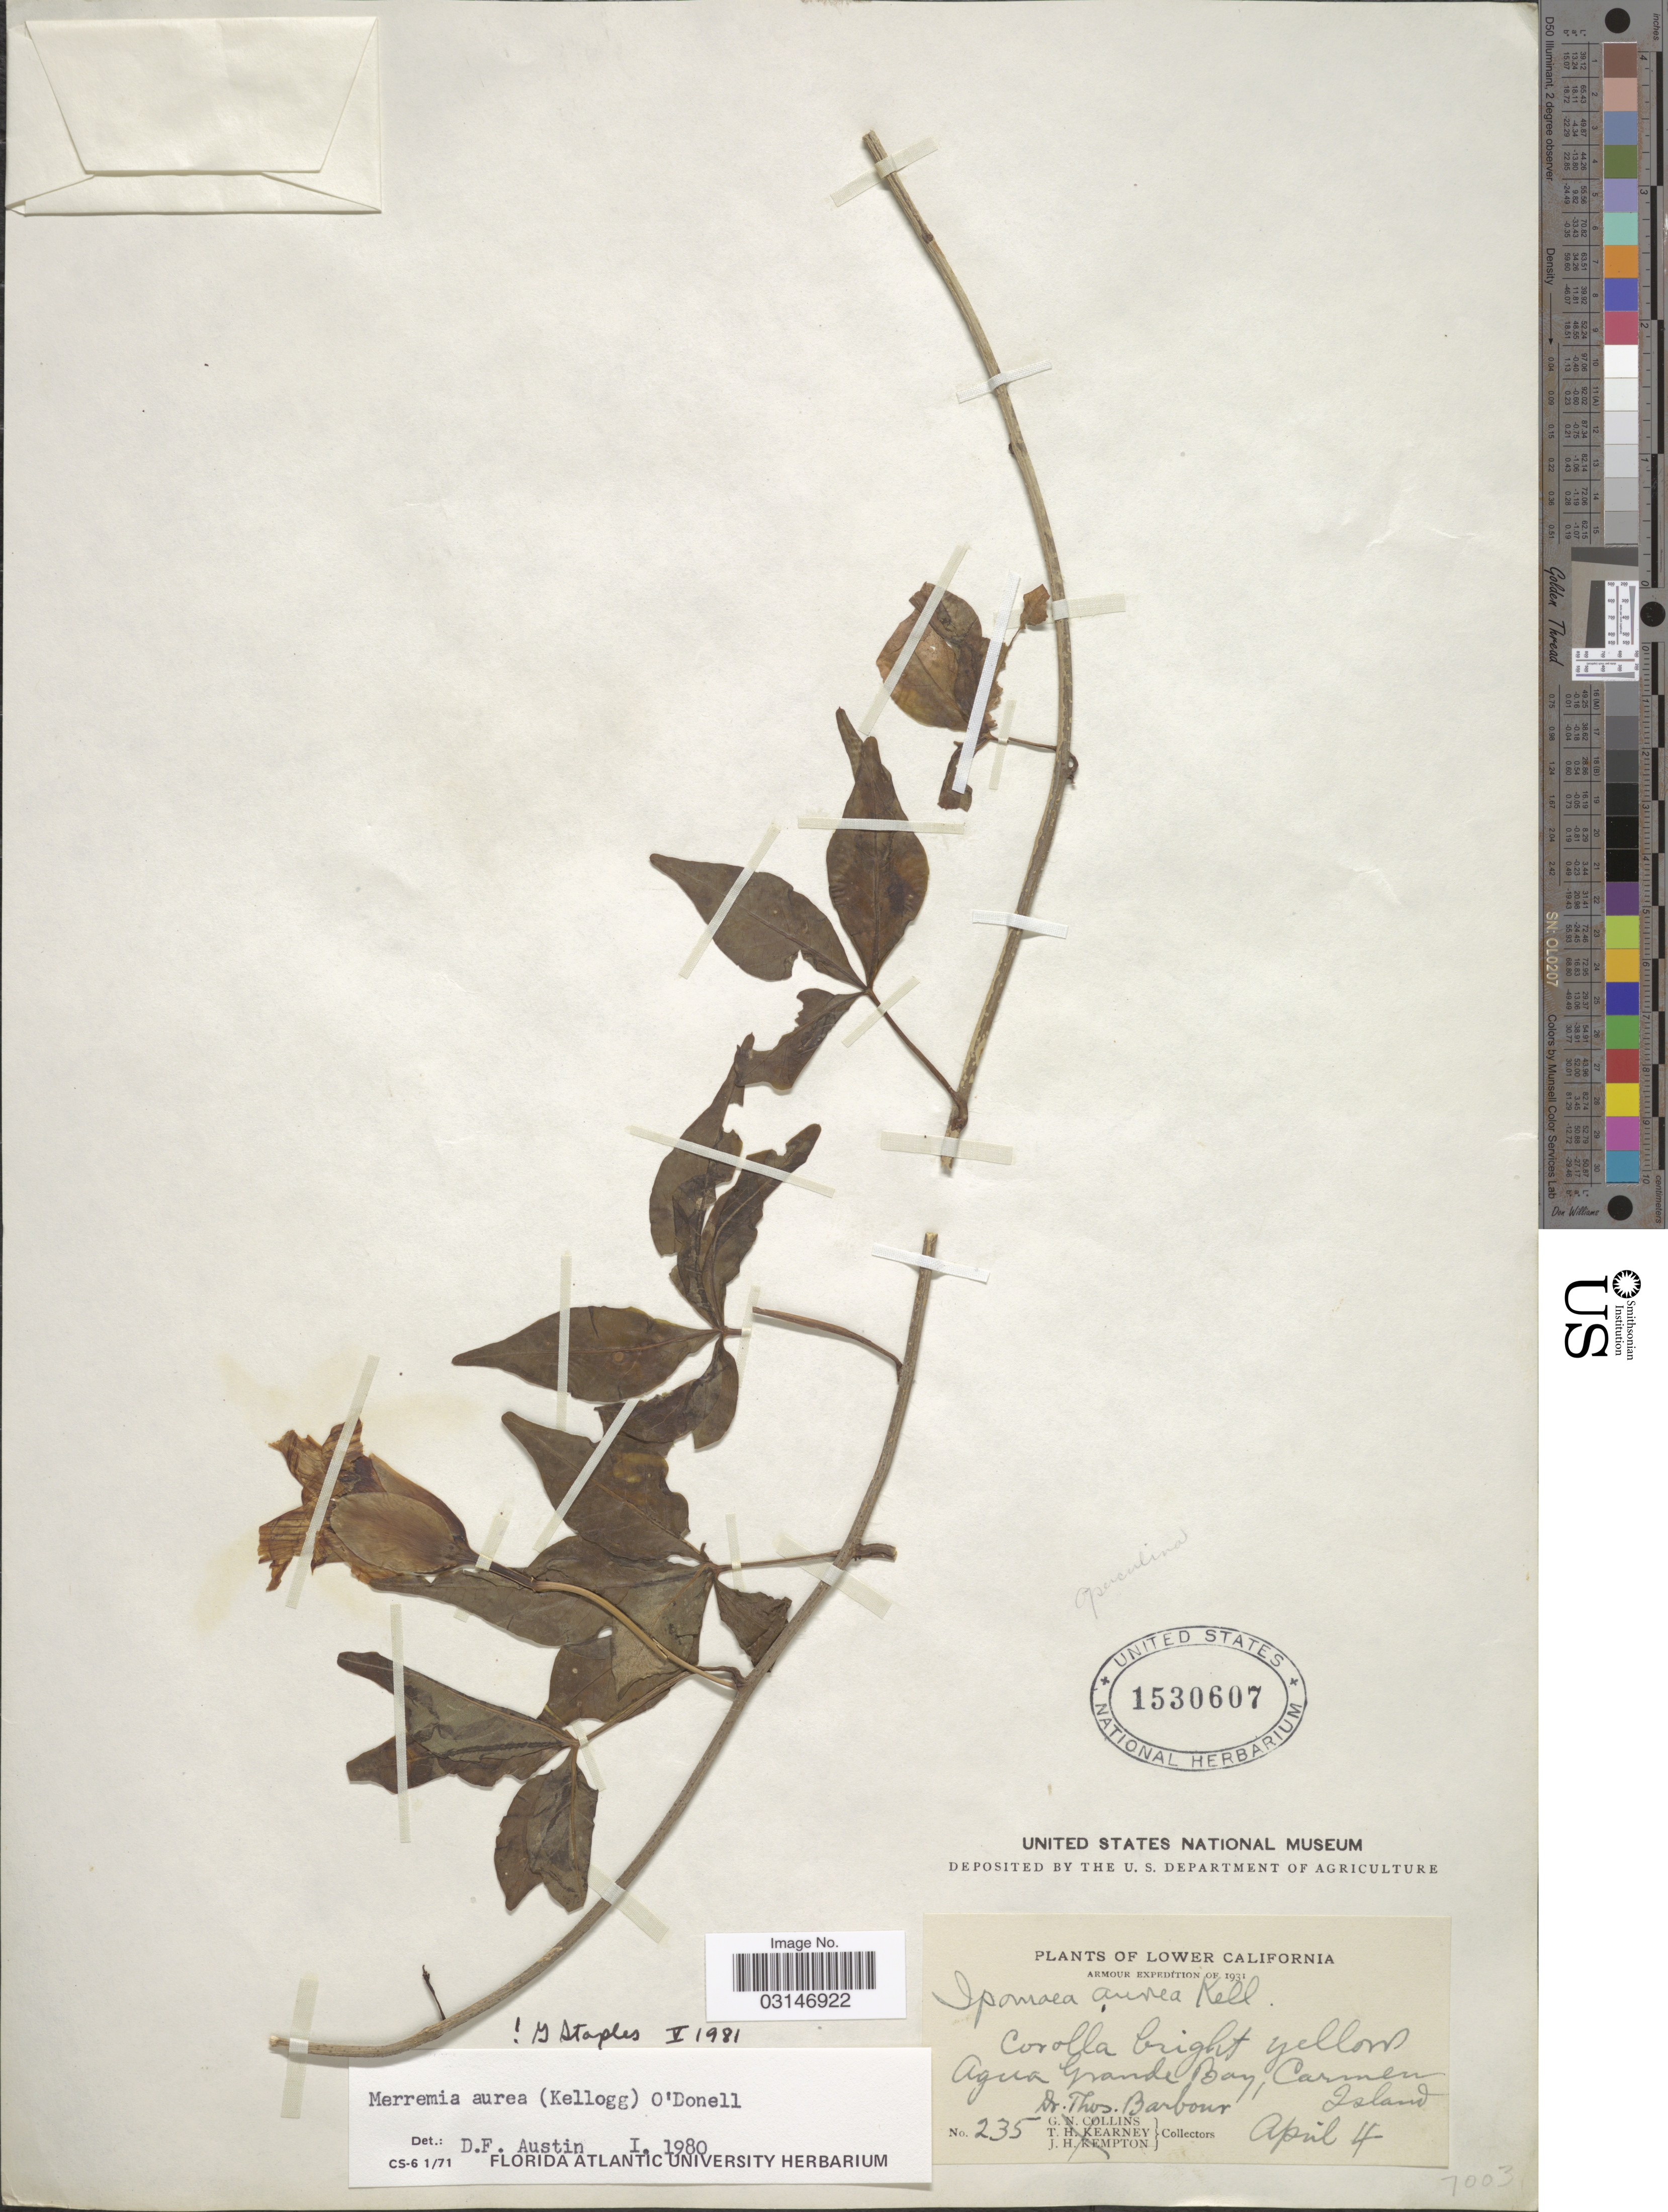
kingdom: Plantae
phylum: Tracheophyta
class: Magnoliopsida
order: Solanales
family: Convolvulaceae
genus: Distimake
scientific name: Distimake aureus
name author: (Kellogg) A. R. Simões & Staples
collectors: T. Barbour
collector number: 235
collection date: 1931-04-04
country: Mexico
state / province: Baja California Sur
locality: Lower California, Agua Grande Bay, Carmen Island.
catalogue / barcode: US 1530607